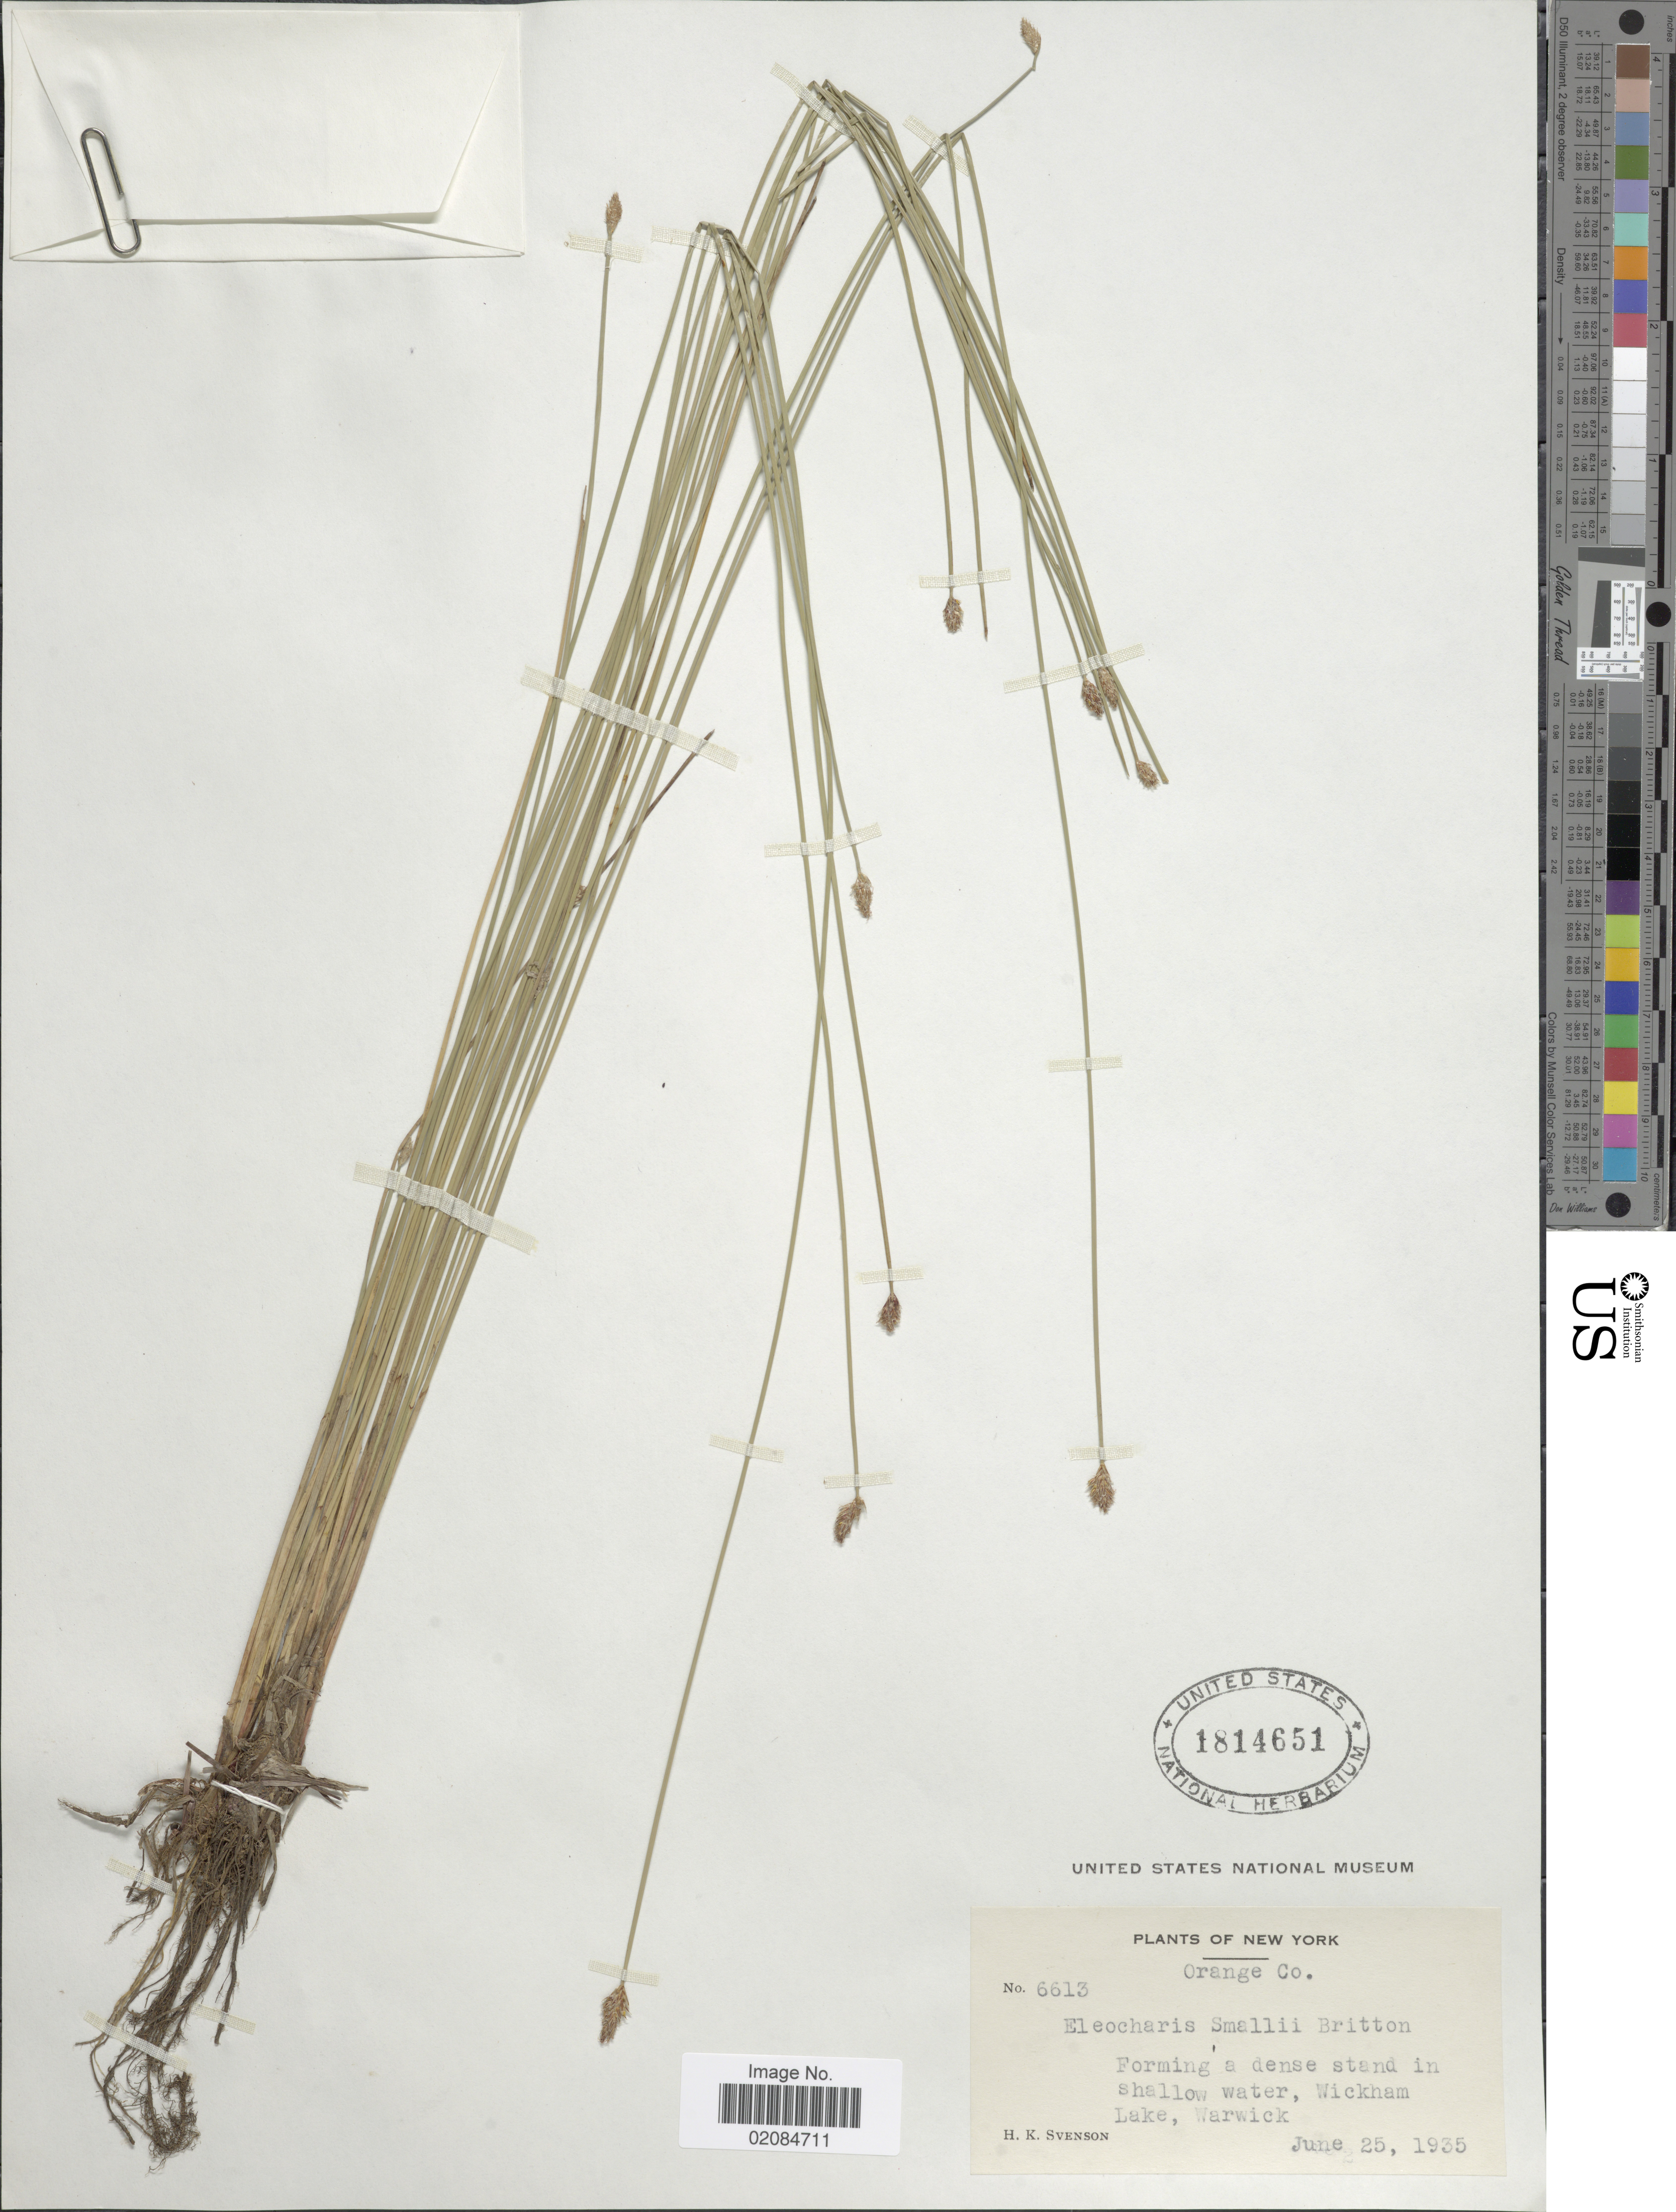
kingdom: Plantae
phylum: Tracheophyta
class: Liliopsida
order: Poales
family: Cyperaceae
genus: Eleocharis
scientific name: Eleocharis palustris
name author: (L.) Roem. & Schult.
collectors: H. K. Svenson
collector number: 6613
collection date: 1935-06-25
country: United States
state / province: New York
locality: Orange Co. Forming a dense stand in shallow water, Wickham Lake, Warwick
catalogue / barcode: US 1814651